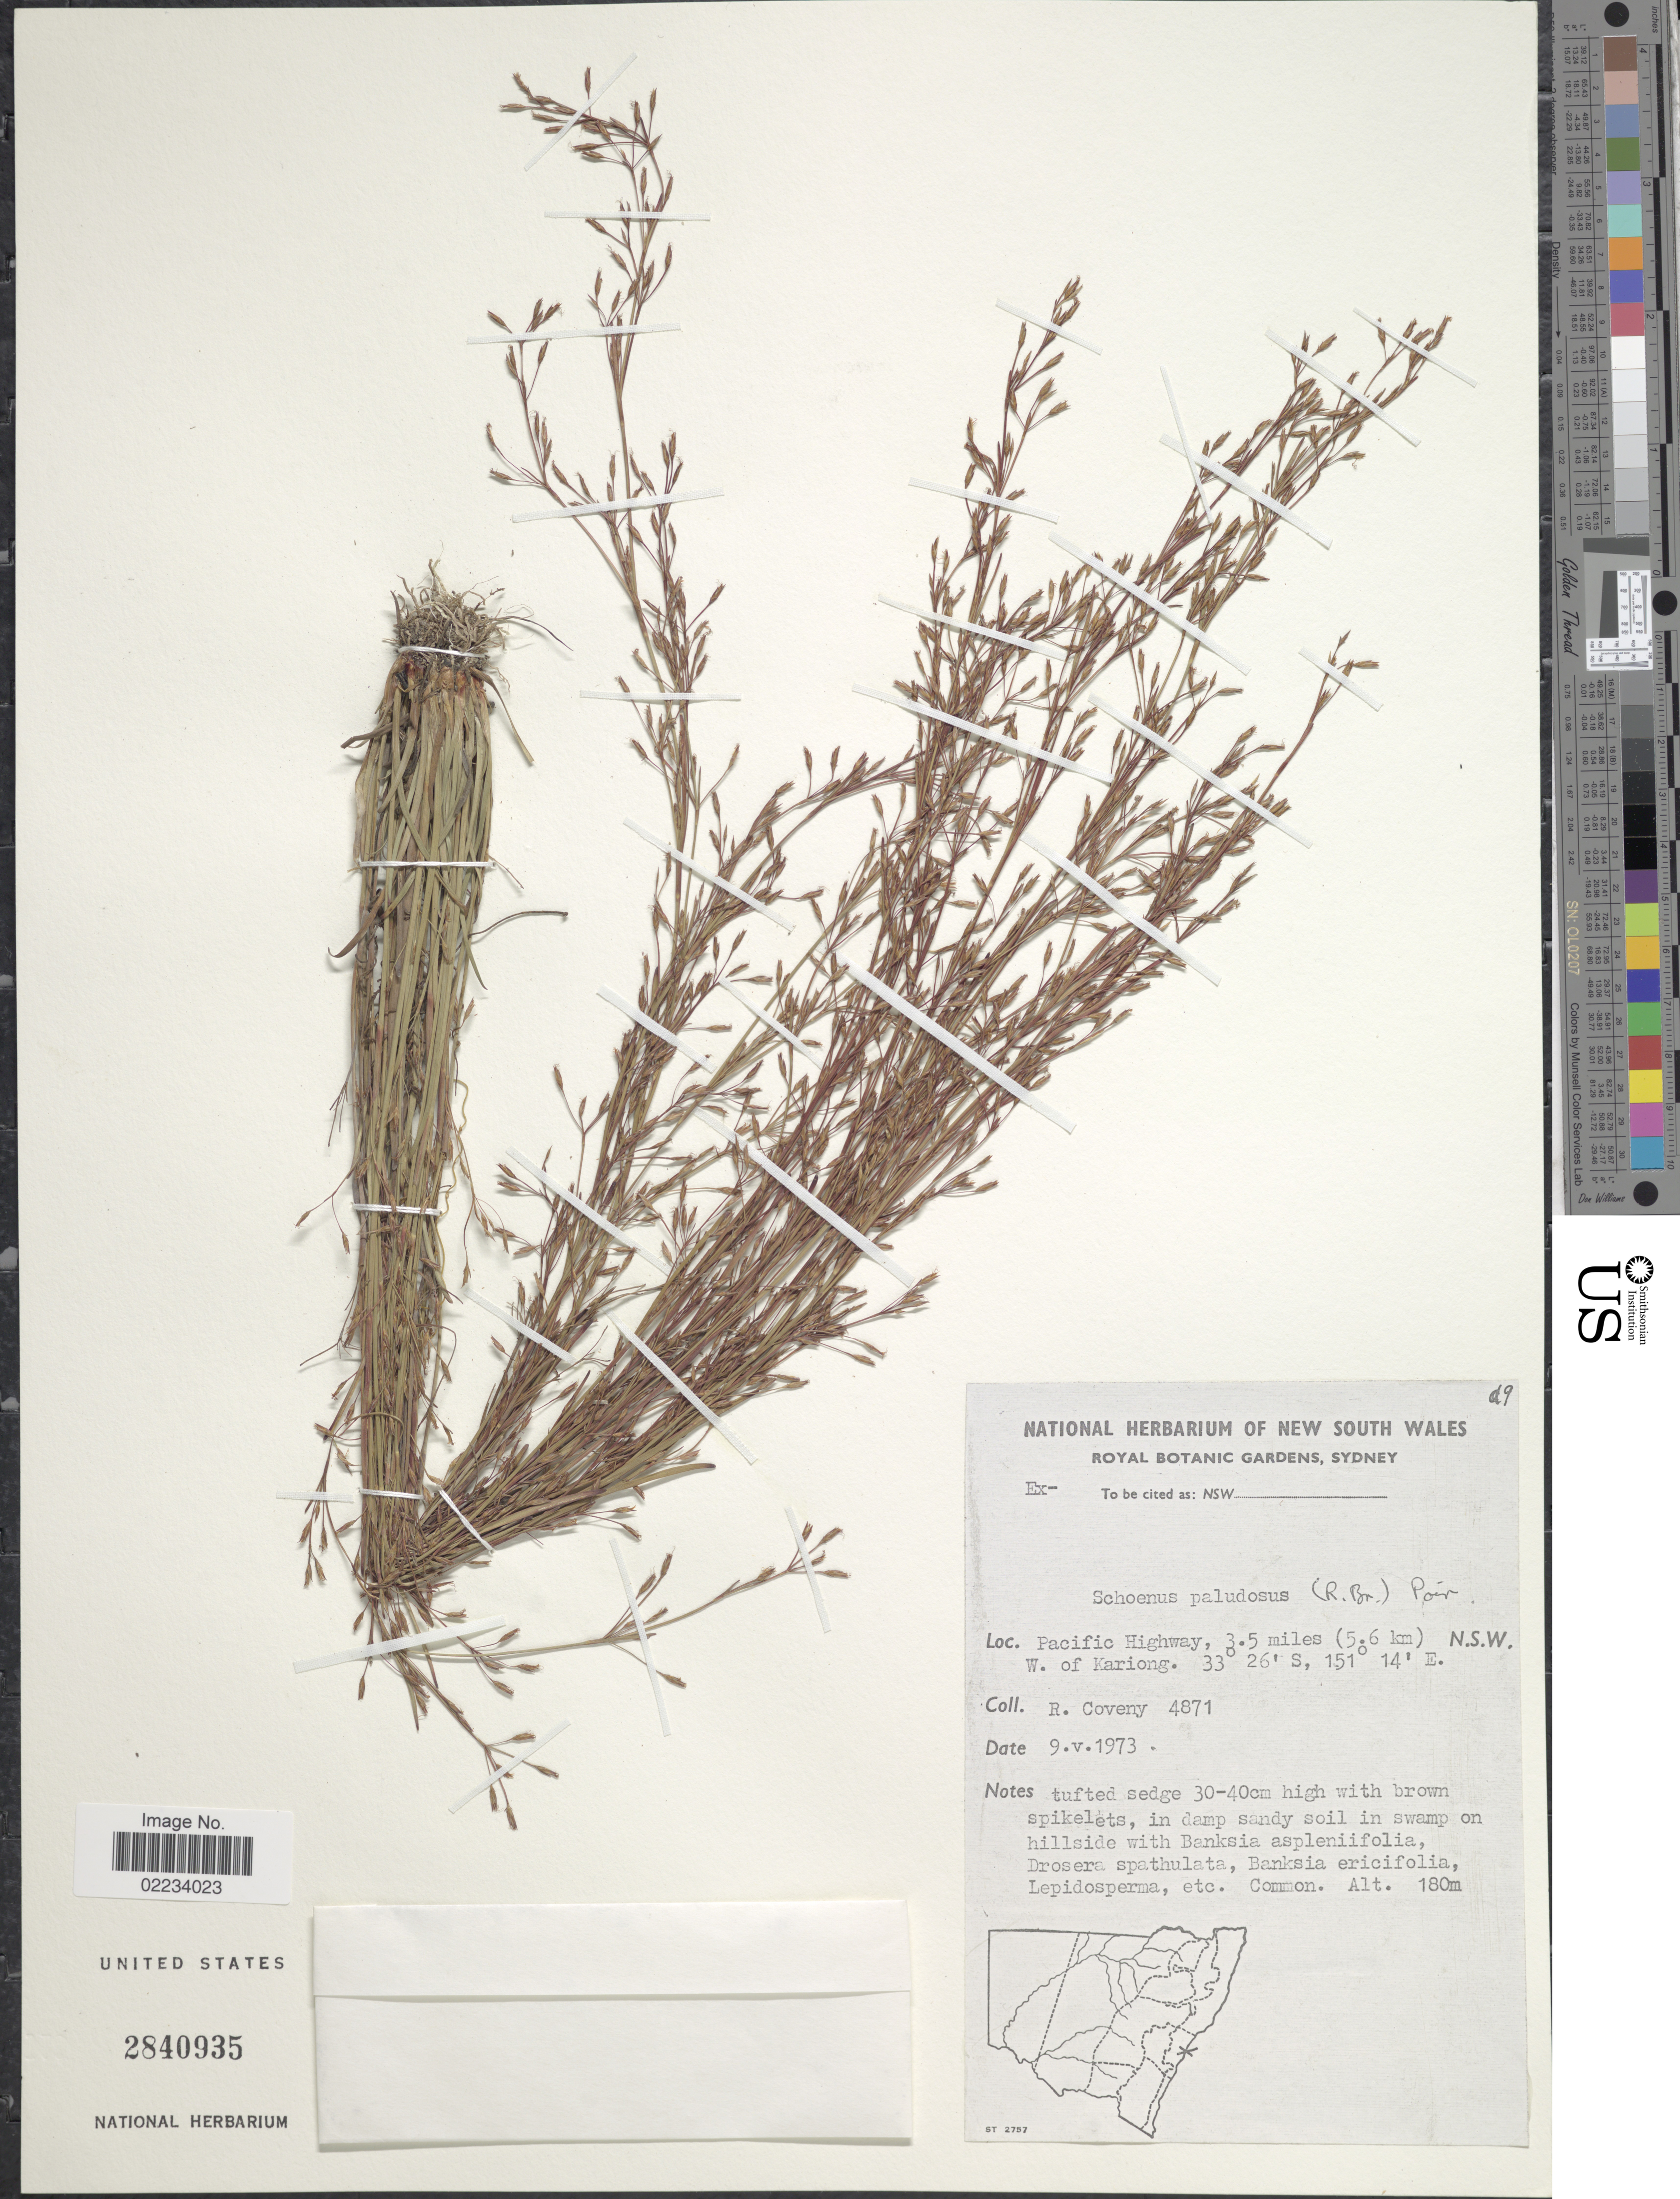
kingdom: Plantae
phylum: Tracheophyta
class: Liliopsida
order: Poales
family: Cyperaceae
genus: Anthelepis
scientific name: Anthelepis paludosa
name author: (R. Br.) R.L. Barrett et al.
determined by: Strong, Mark T., (BOT), Smithsonian Institution - National Museum of Natural History (UNITED STATES)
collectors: R. Coveny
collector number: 4871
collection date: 1973-05-09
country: Australia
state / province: New South Wales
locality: Pacific Highway, 3.5 miles (5.6 km) W. of Kariong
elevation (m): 180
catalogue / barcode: US 2840935